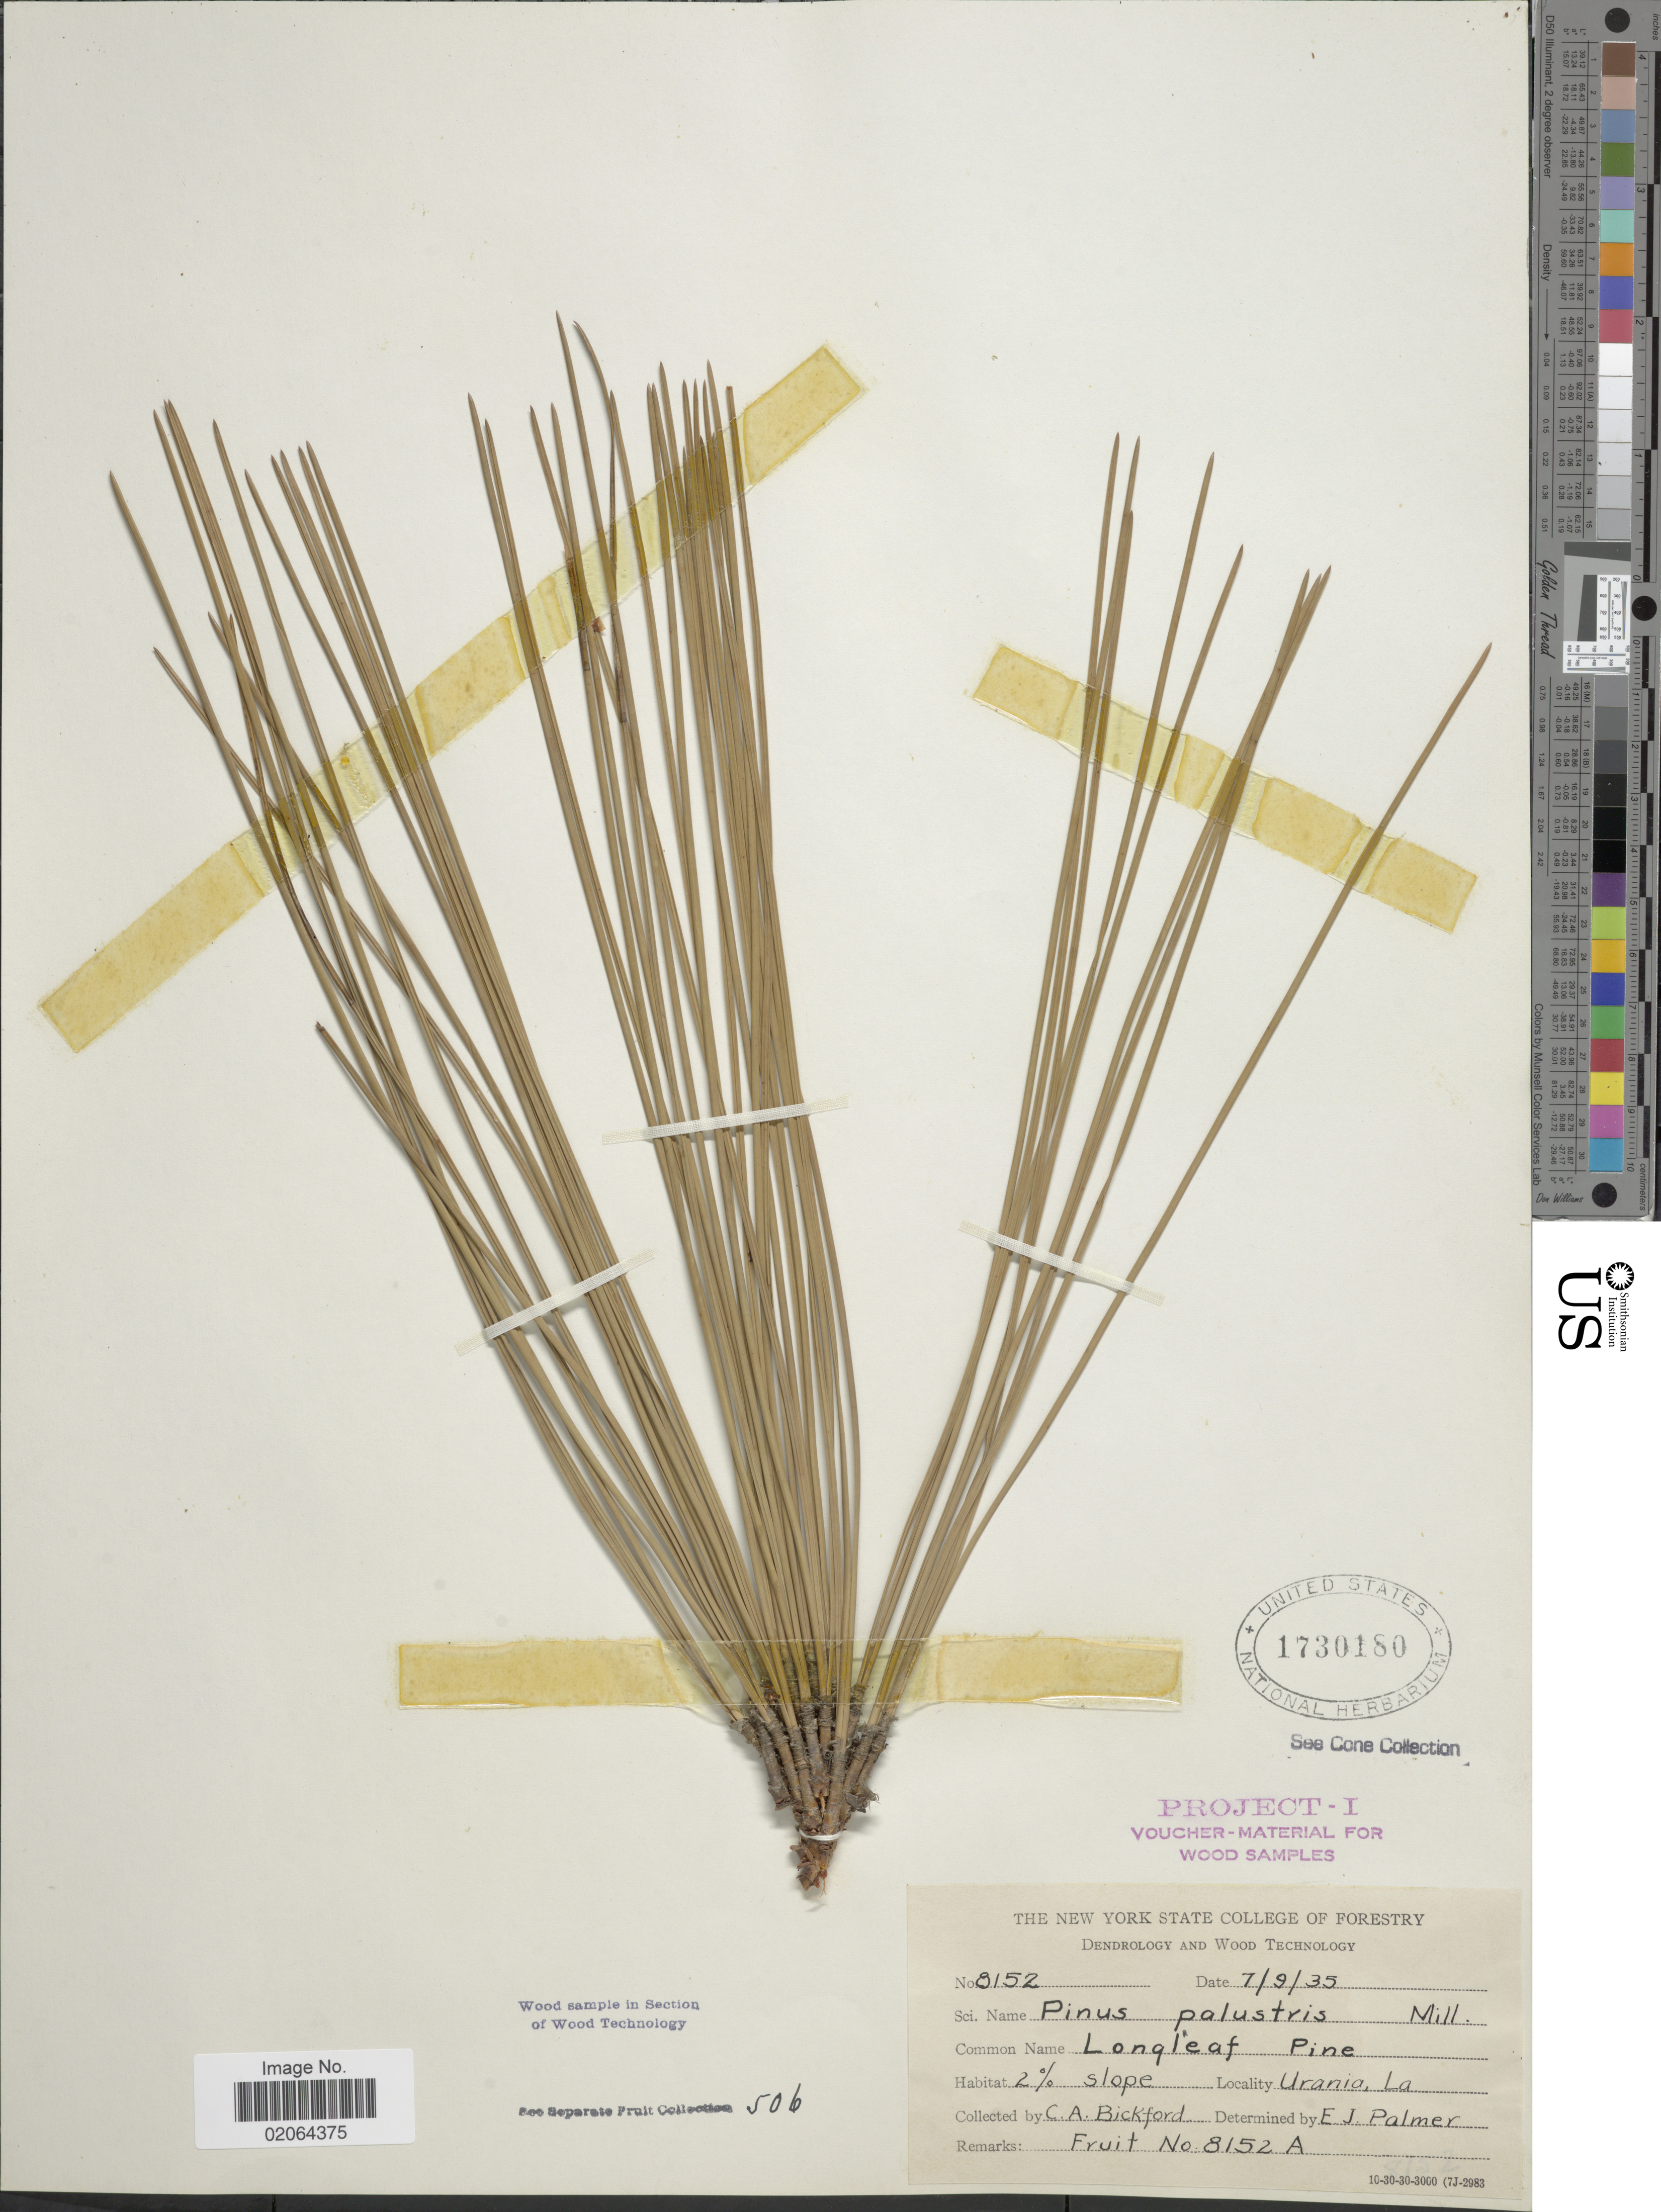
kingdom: Plantae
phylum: Tracheophyta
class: Pinopsida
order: Pinales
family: Pinaceae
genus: Pinus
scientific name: Pinus palustris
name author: Mill.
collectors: C. Bickford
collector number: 8152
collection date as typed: Transcribed d/m/y: 9/7/35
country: United States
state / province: Louisiana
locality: Urania, La. 2% slope.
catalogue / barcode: US 1730180